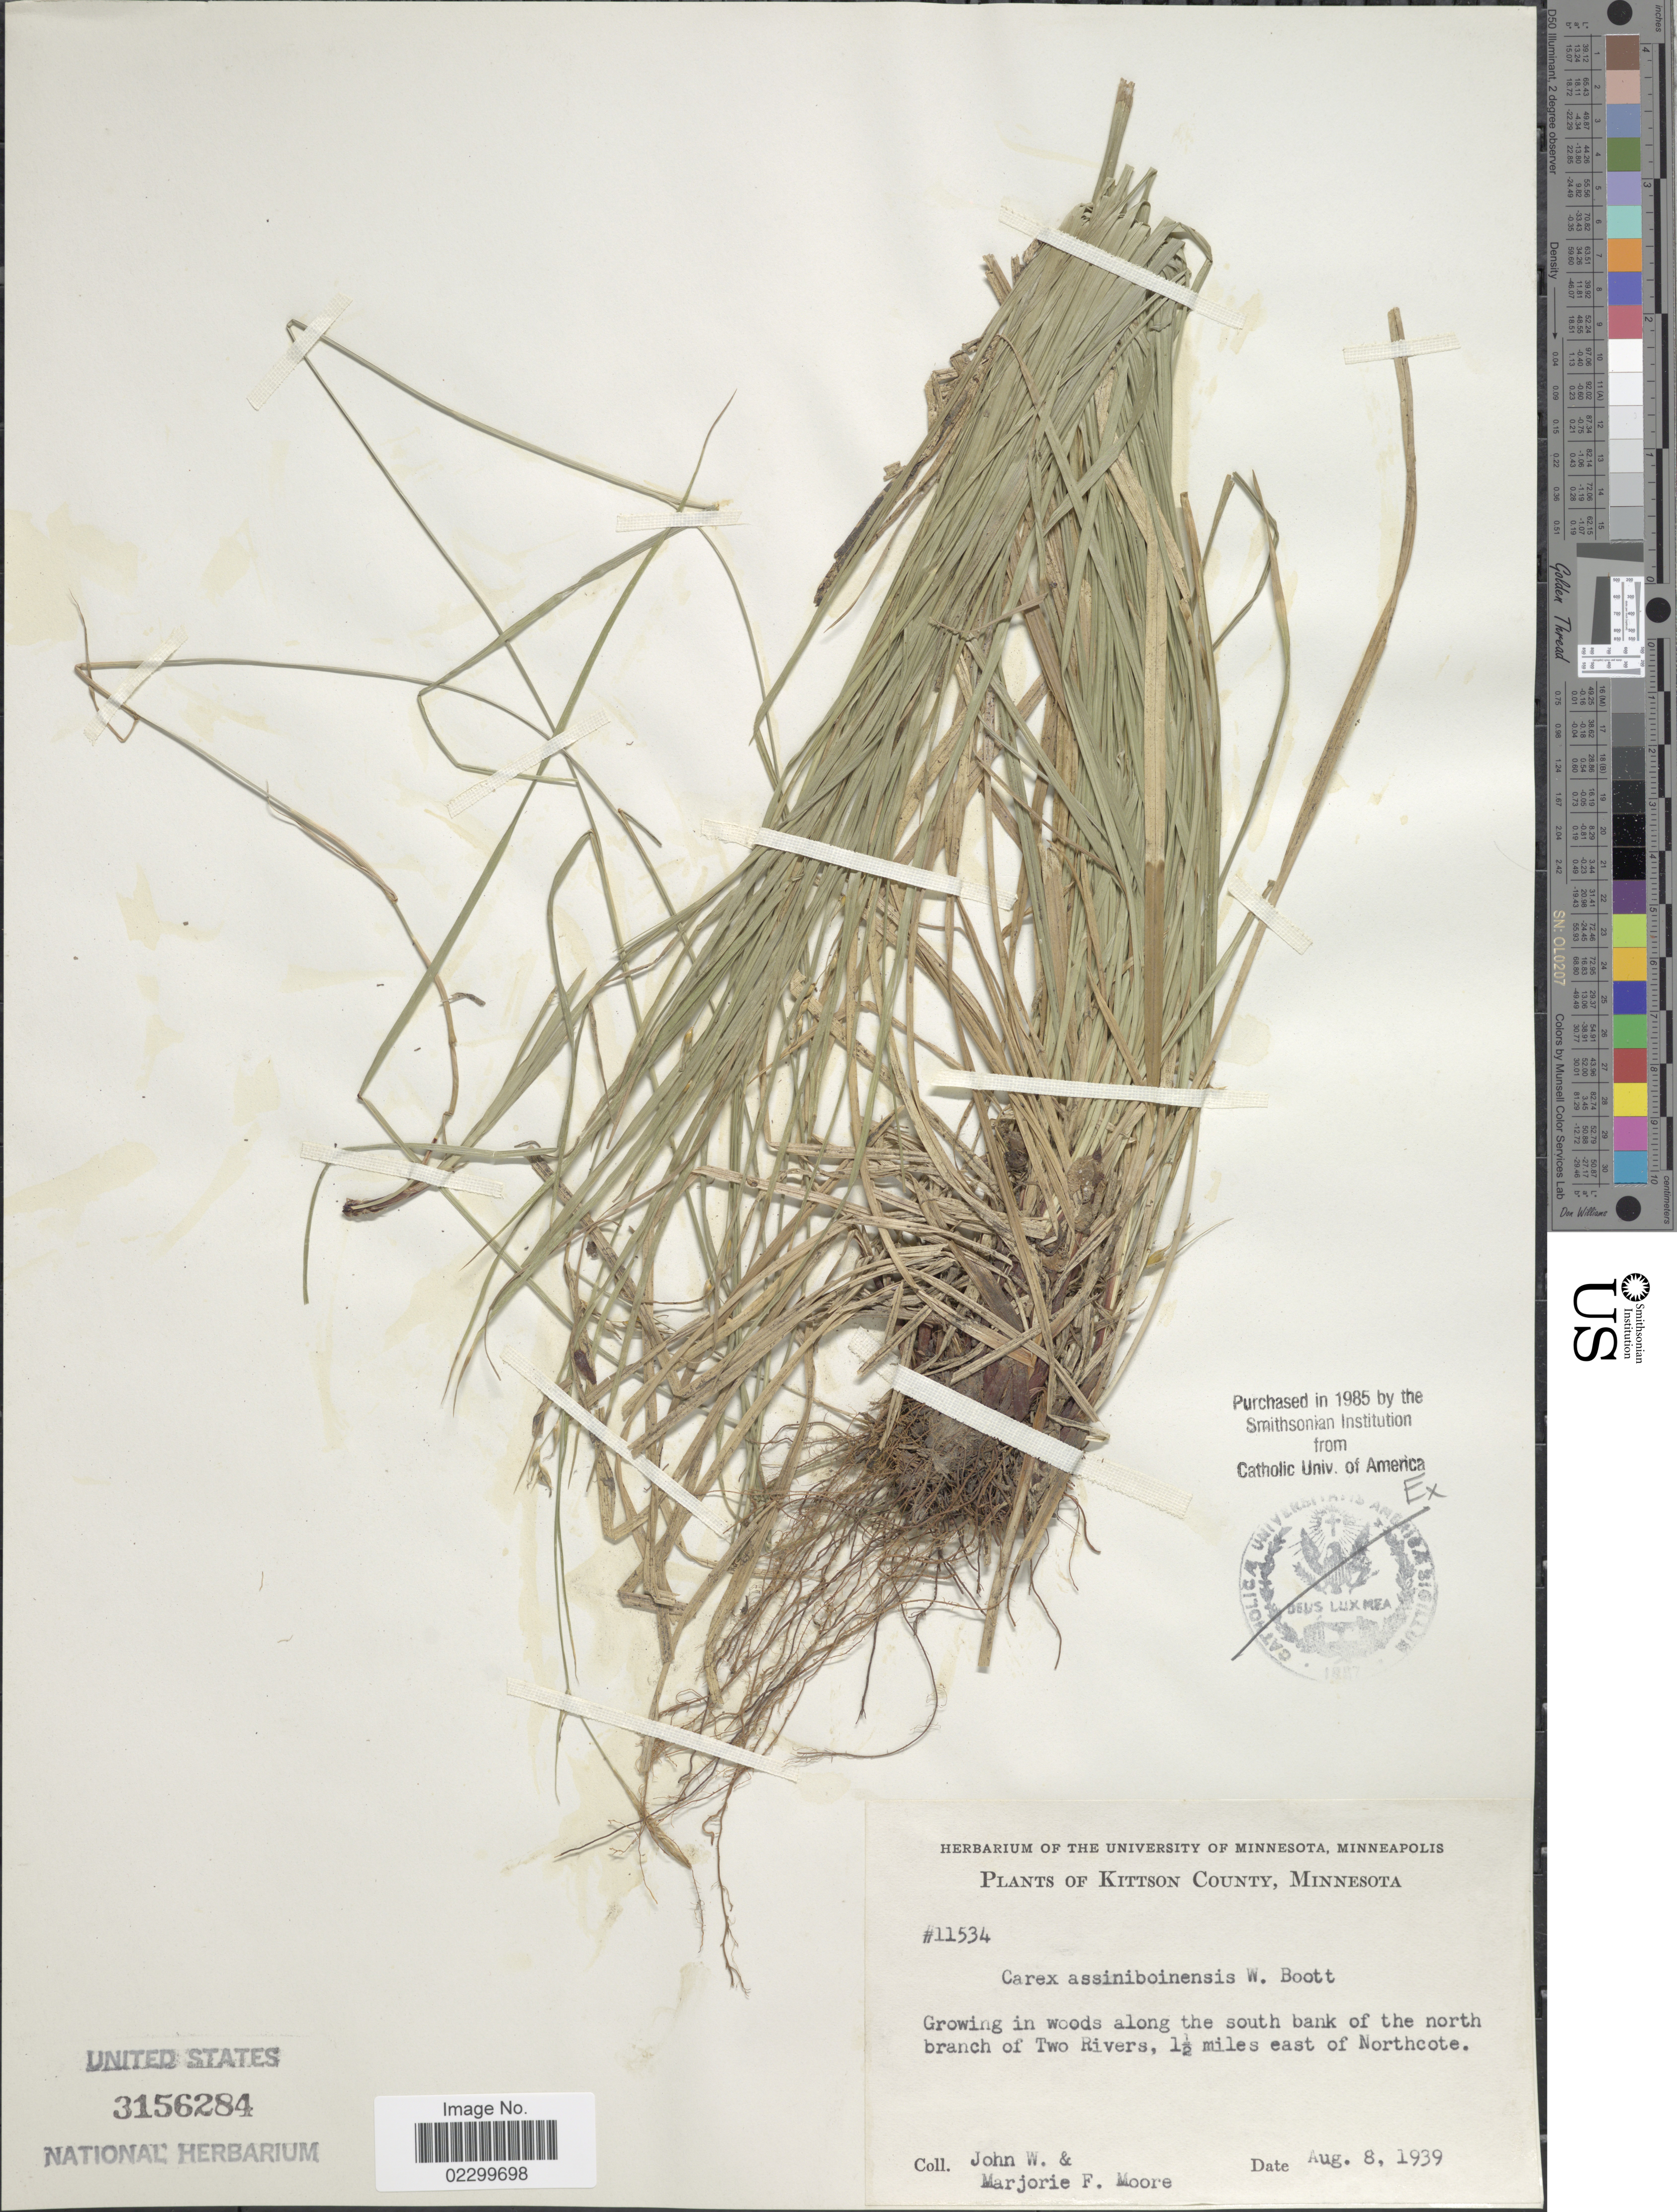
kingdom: Plantae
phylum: Tracheophyta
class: Liliopsida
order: Poales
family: Cyperaceae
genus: Carex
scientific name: Carex assiniboinensis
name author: W. Boott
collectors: J. Moore & M. F. Moore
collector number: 11534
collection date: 1939-08-08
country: United States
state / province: Minnesota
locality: Kittson County, in woods along the south bank of the north branch of Two Rivers, 1 1/2 miles east of Northcote.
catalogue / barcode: US 3156284